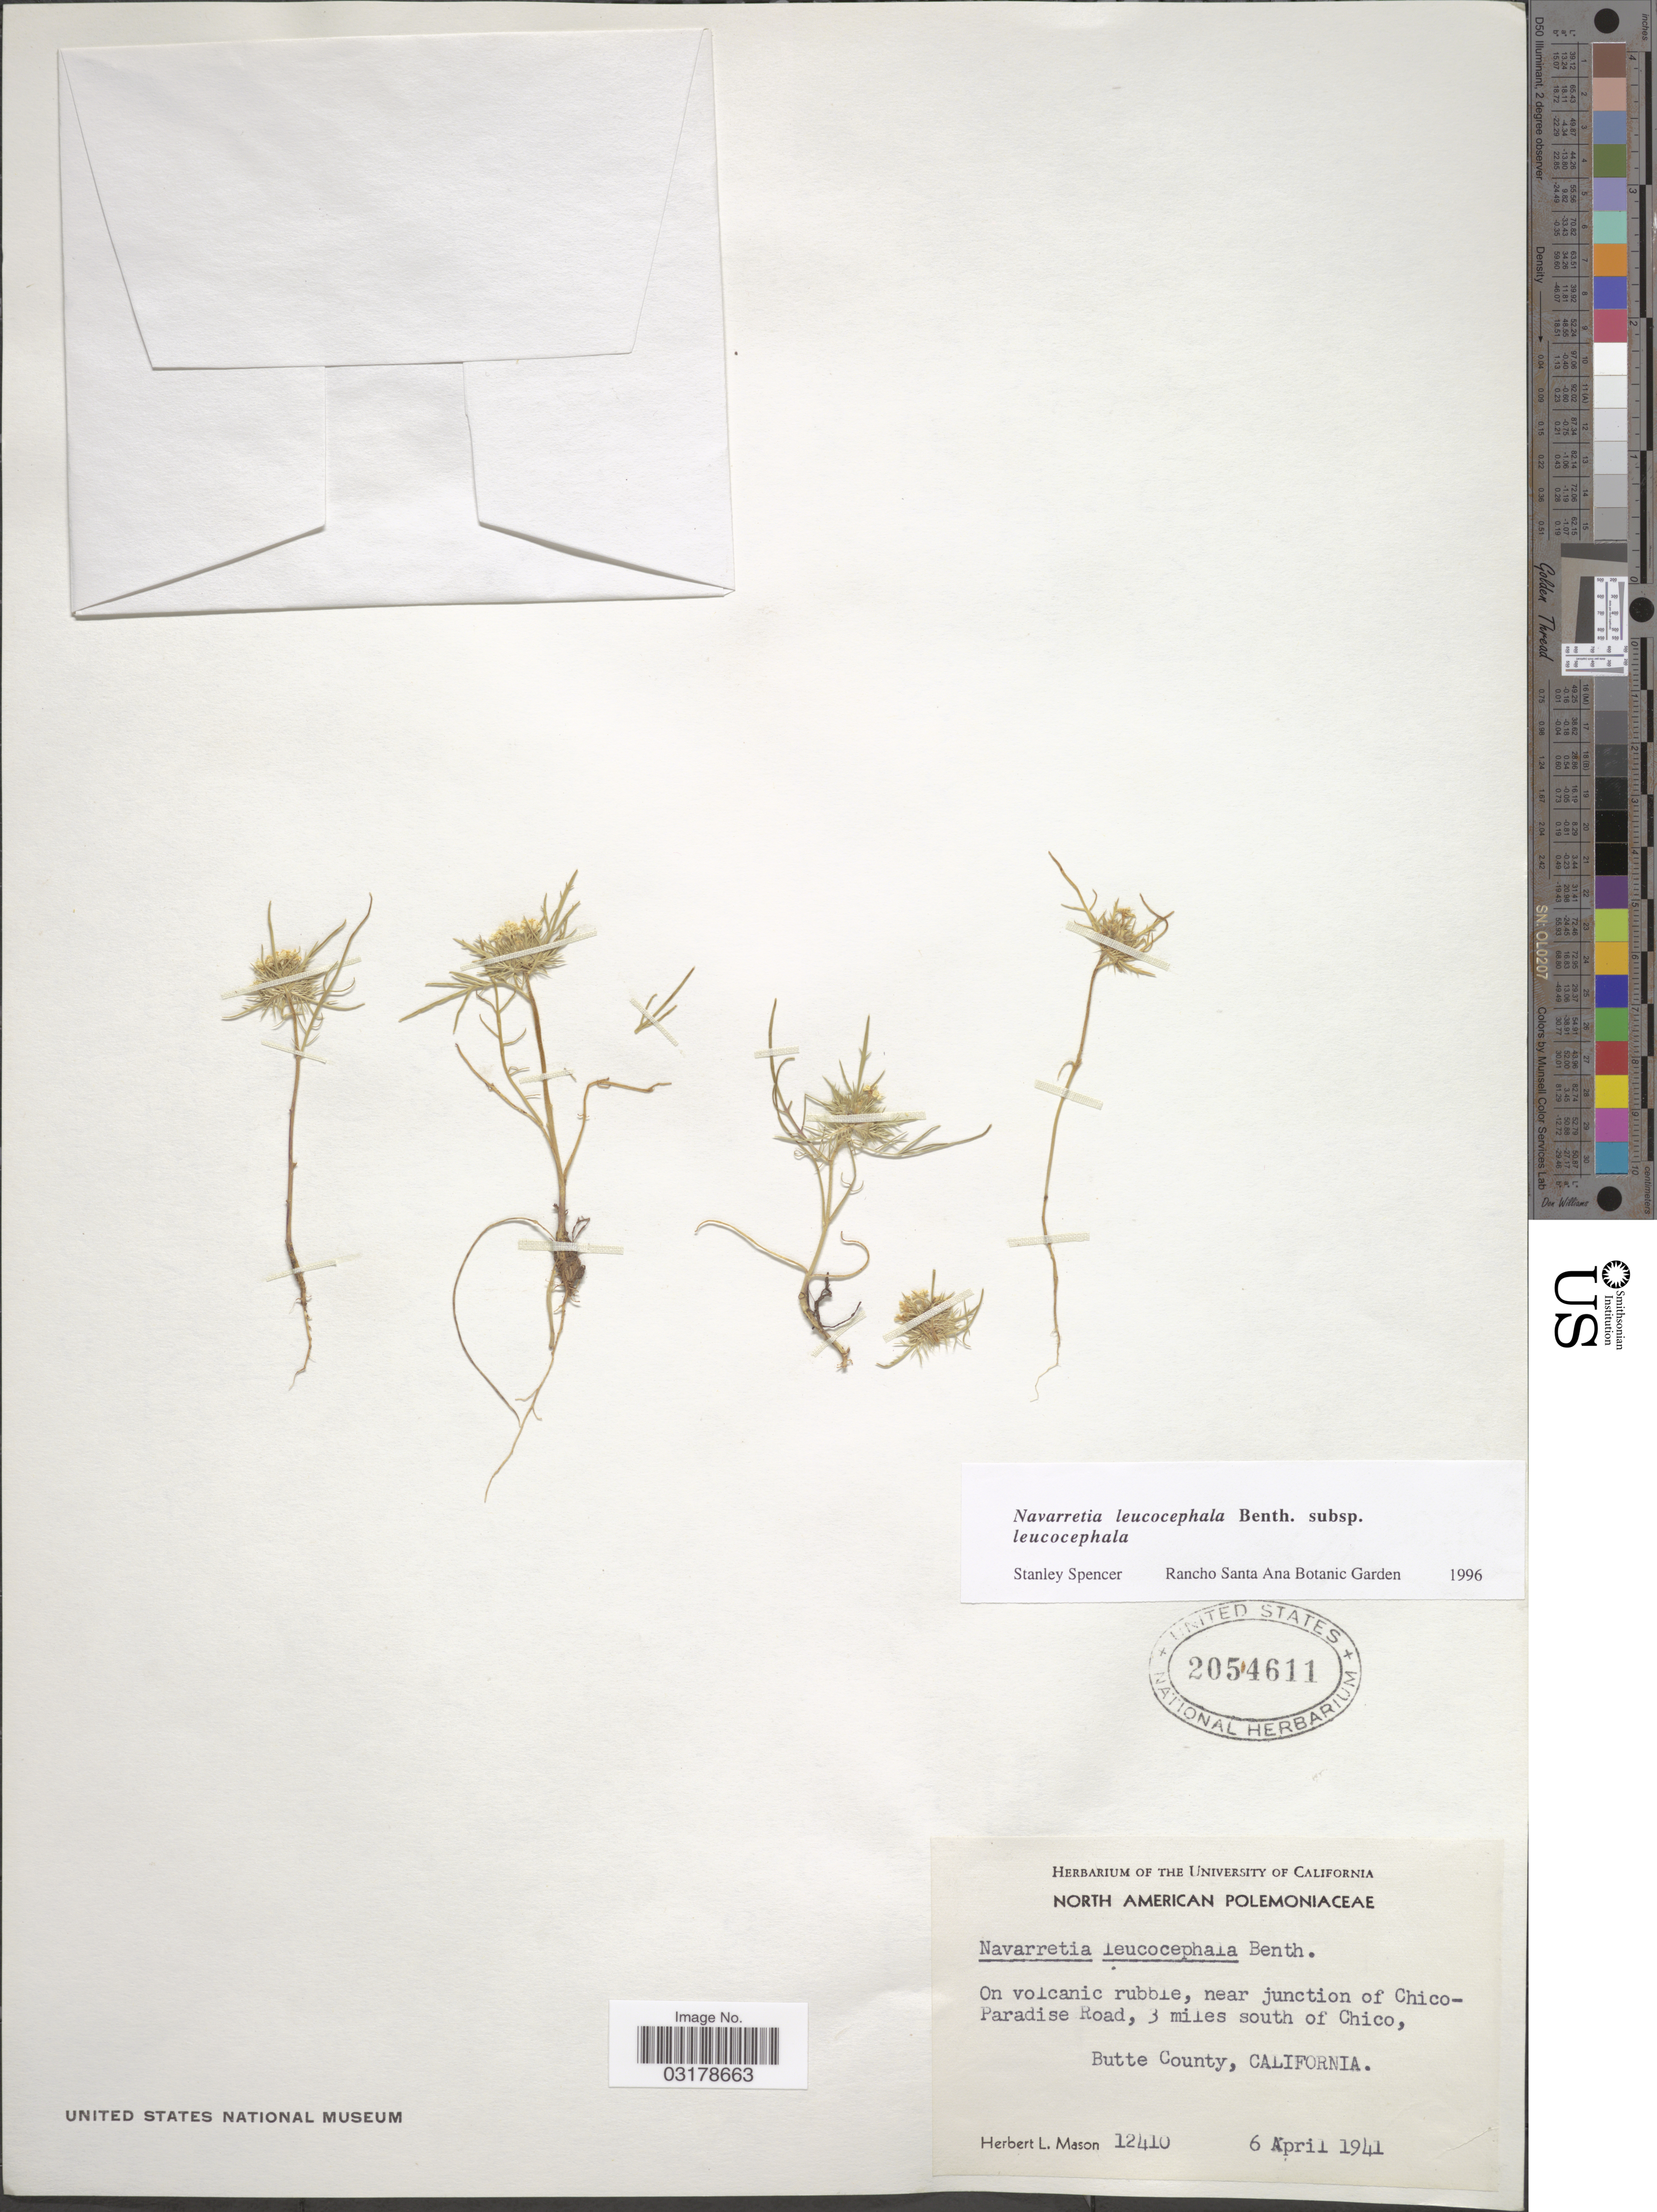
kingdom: Plantae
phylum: Tracheophyta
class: Magnoliopsida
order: Ericales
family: Polemoniaceae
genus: Navarretia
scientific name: Navarretia leucocephala subsp. leucocephala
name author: Benth.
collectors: H. L. Mason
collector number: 12410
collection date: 1941-04-06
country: United States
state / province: California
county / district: Butte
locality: Near junction of Chico-Paradise Road, 3 miles south of Chico, Butte County.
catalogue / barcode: US 2054611